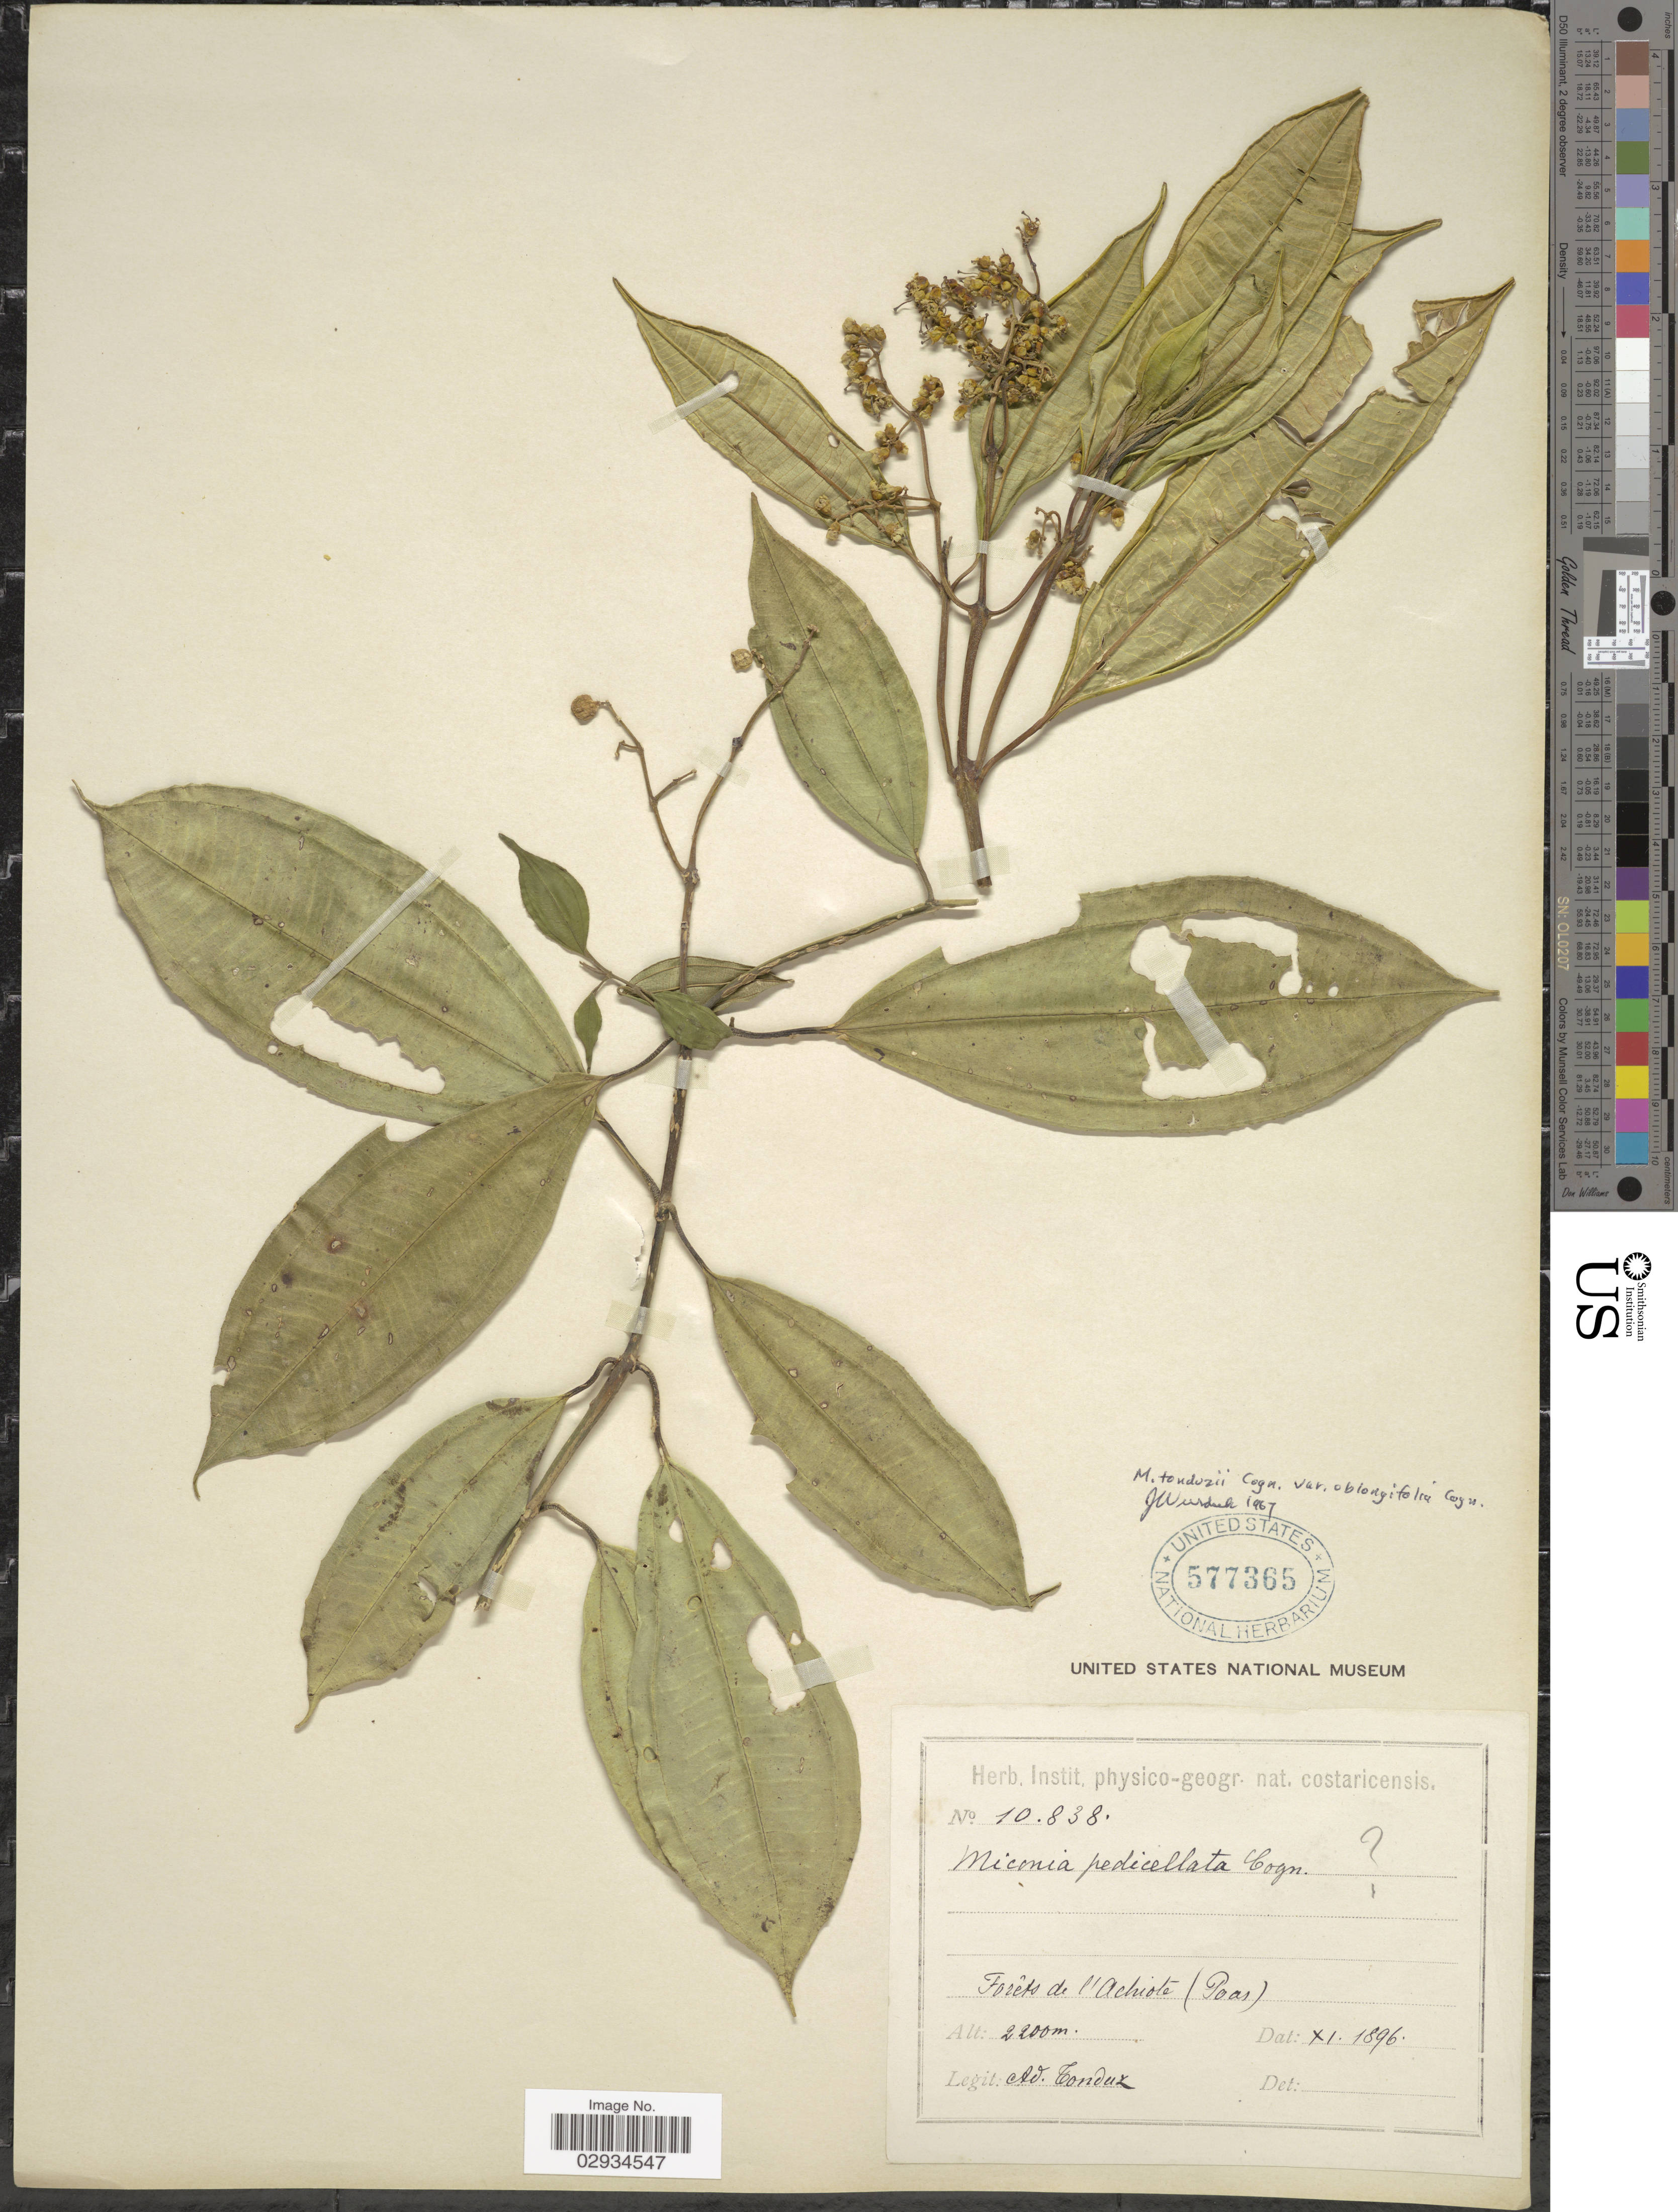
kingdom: Plantae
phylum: Tracheophyta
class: Magnoliopsida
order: Myrtales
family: Melastomataceae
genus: Miconia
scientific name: Miconia tonduzii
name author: Cogn. in A. DC.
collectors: A. Tonduz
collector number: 10838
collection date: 1896-11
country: Costa Rica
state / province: Alajuela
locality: Forêts de l'Achiote (Poas).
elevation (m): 2200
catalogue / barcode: US 577365